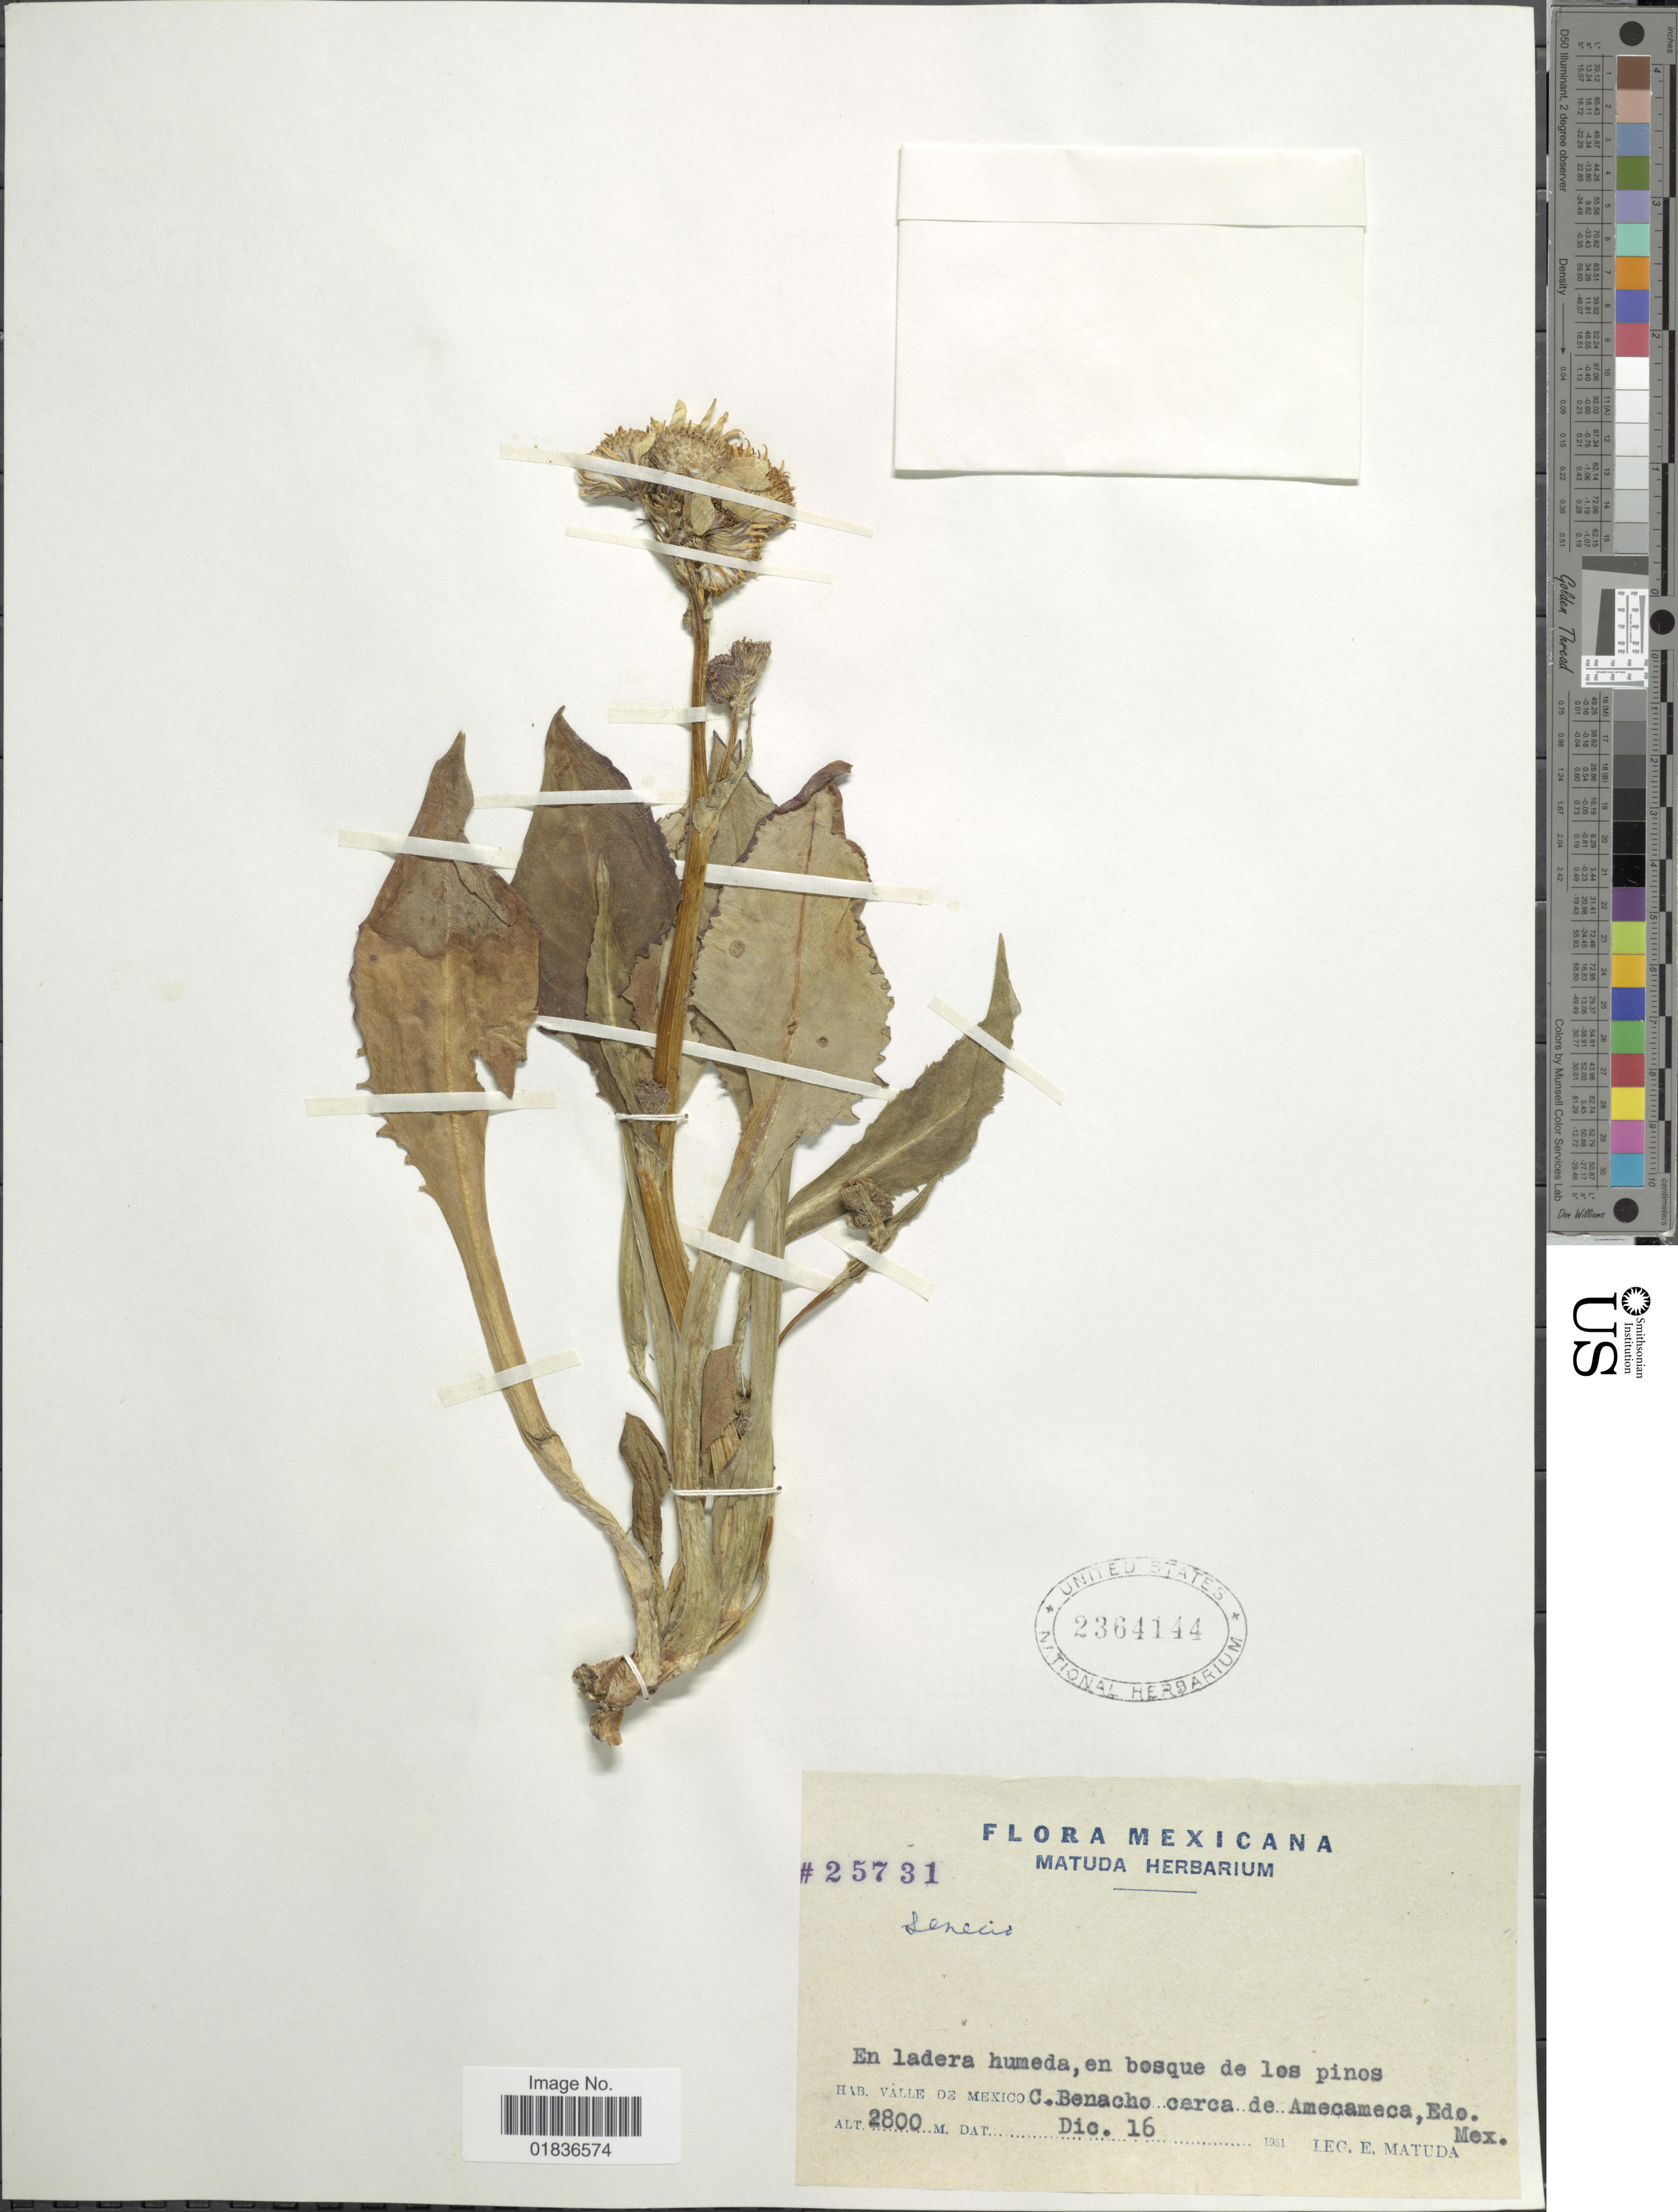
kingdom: Plantae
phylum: Tracheophyta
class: Magnoliopsida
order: Asterales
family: Asteraceae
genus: Senecio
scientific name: Senecio toluccanus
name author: DC.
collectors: E. Matuda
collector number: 25731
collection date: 1951-12-16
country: Mexico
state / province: México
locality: Valle de Mexico C. Benacho cerca de Amecameca.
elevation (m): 2800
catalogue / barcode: US 2364144